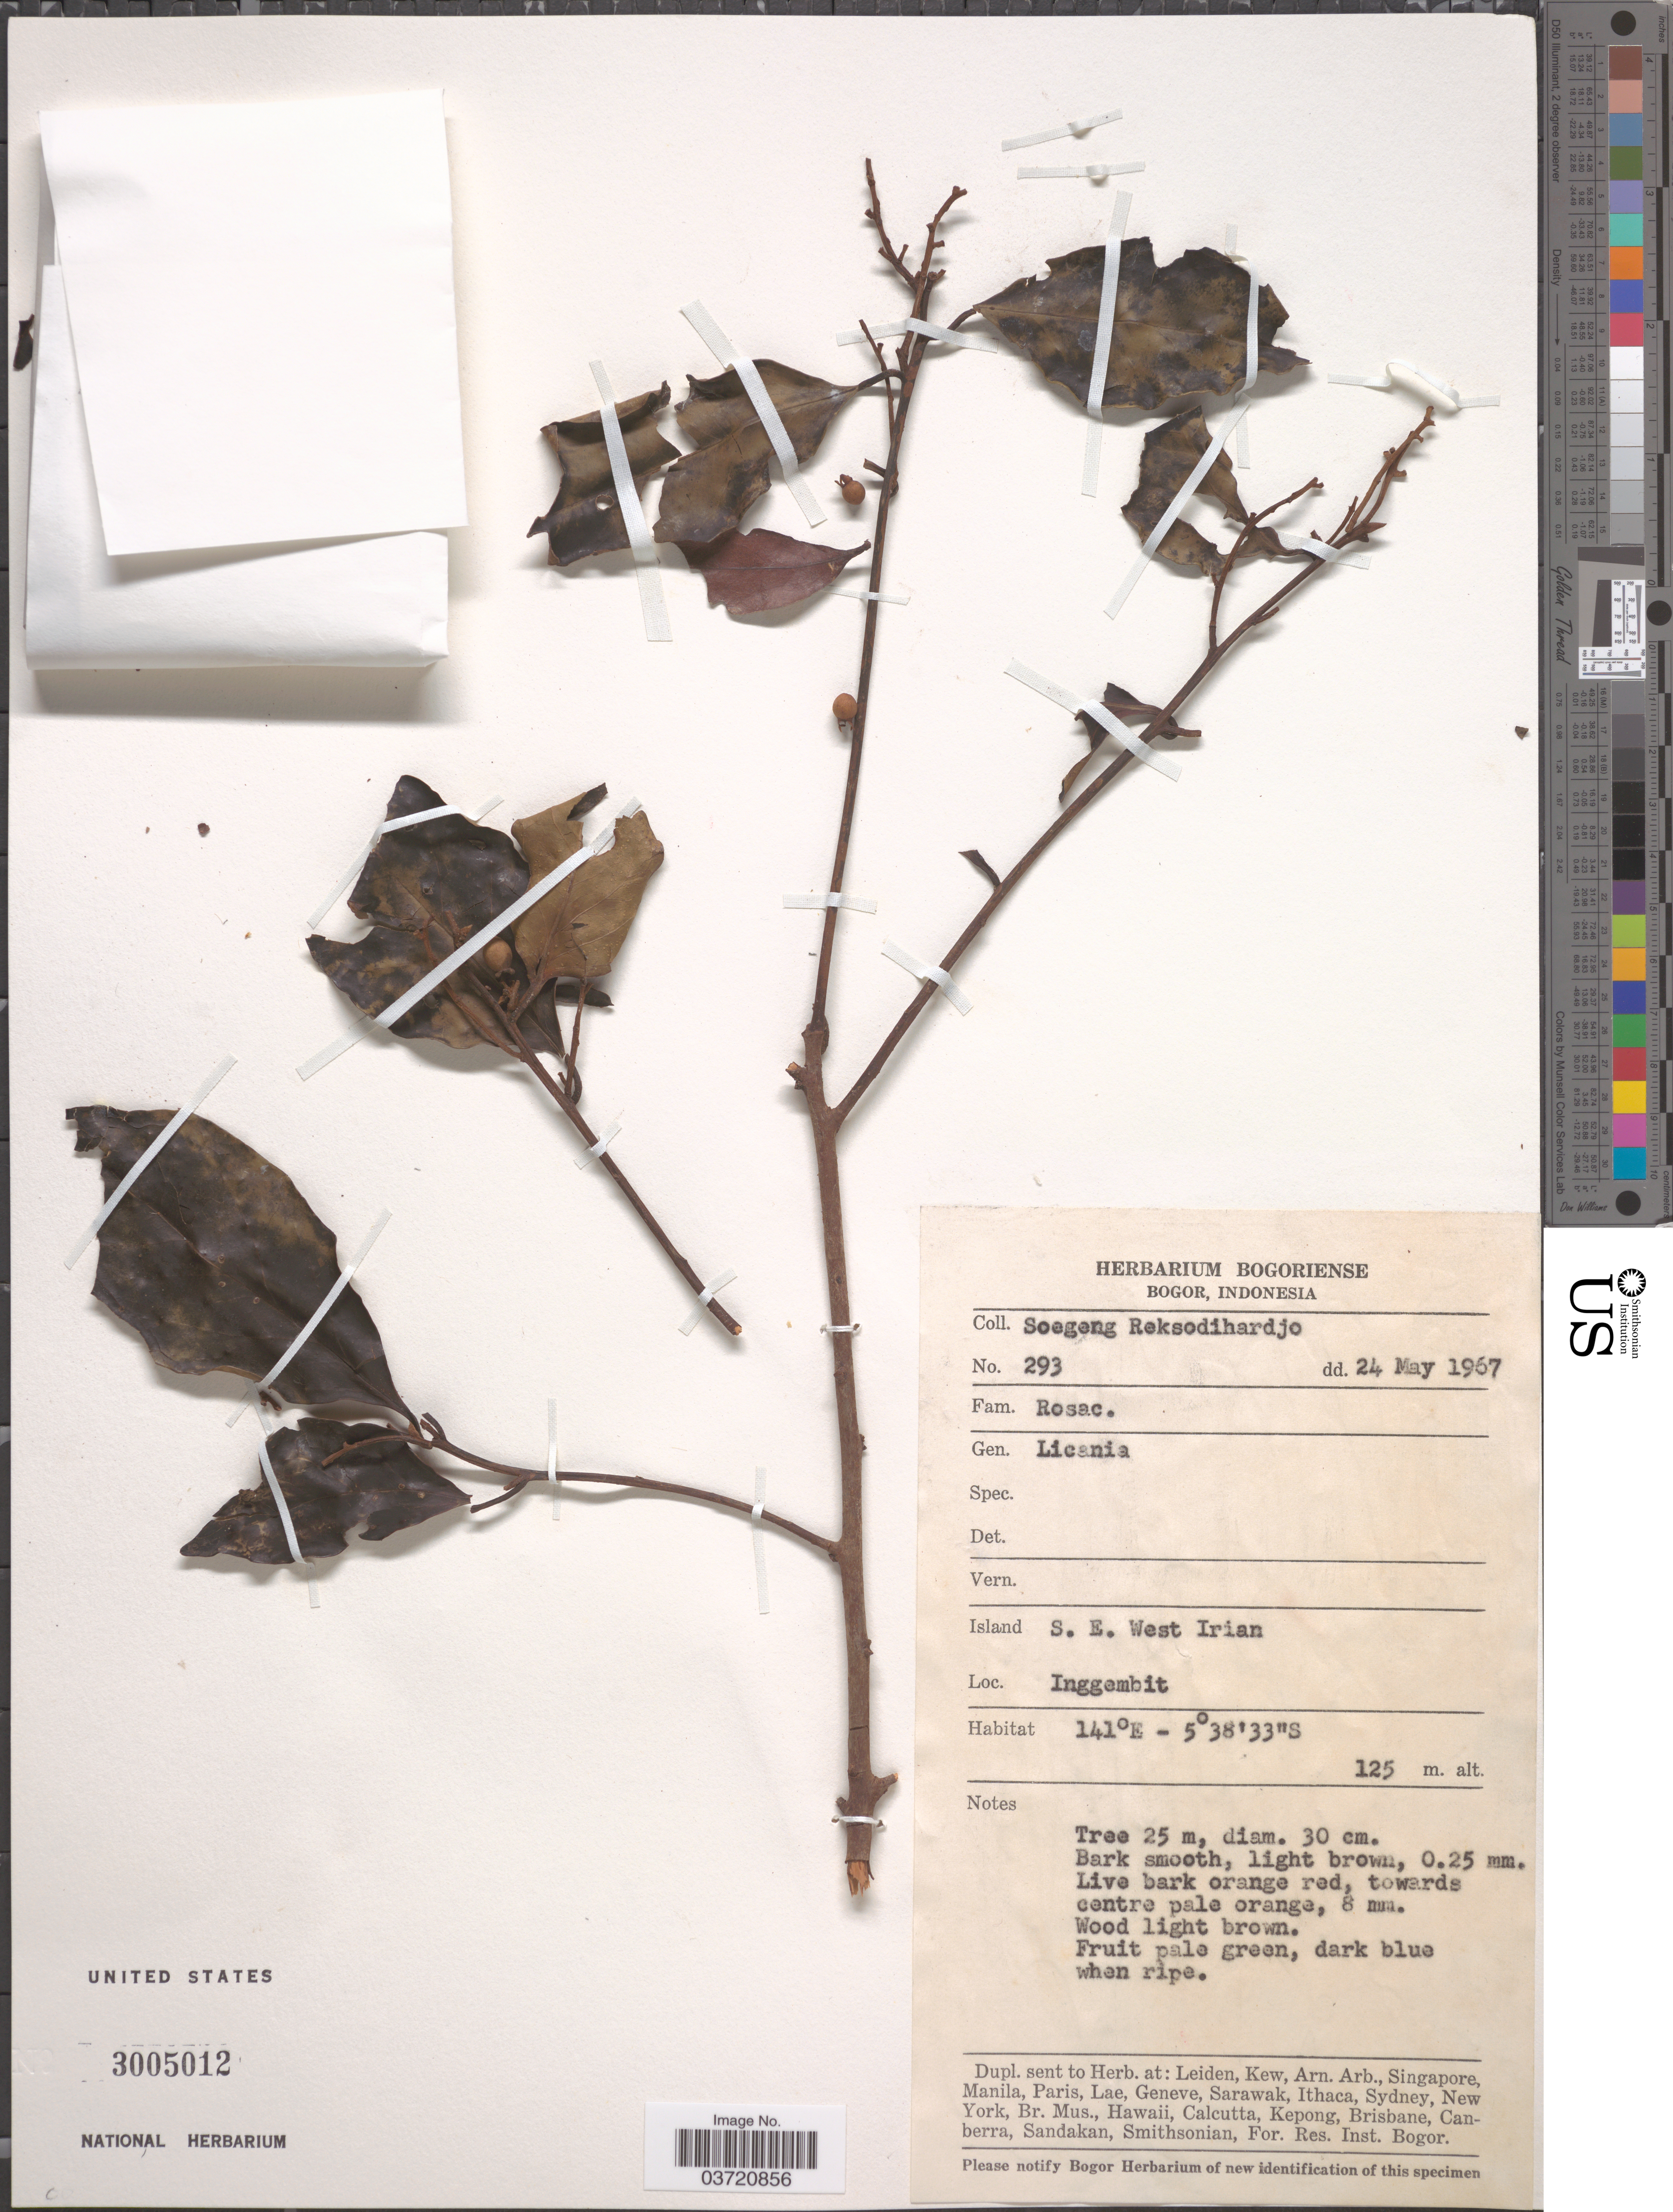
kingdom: Plantae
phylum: Tracheophyta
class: Magnoliopsida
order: Malpighiales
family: Chrysobalanaceae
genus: Licania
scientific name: Licania sp.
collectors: S. Reksodihardjo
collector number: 293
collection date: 1967-05-24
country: Indonesia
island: New Guinea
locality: Island S. E. West Irian. Inggembit.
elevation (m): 125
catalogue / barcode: US 3005012